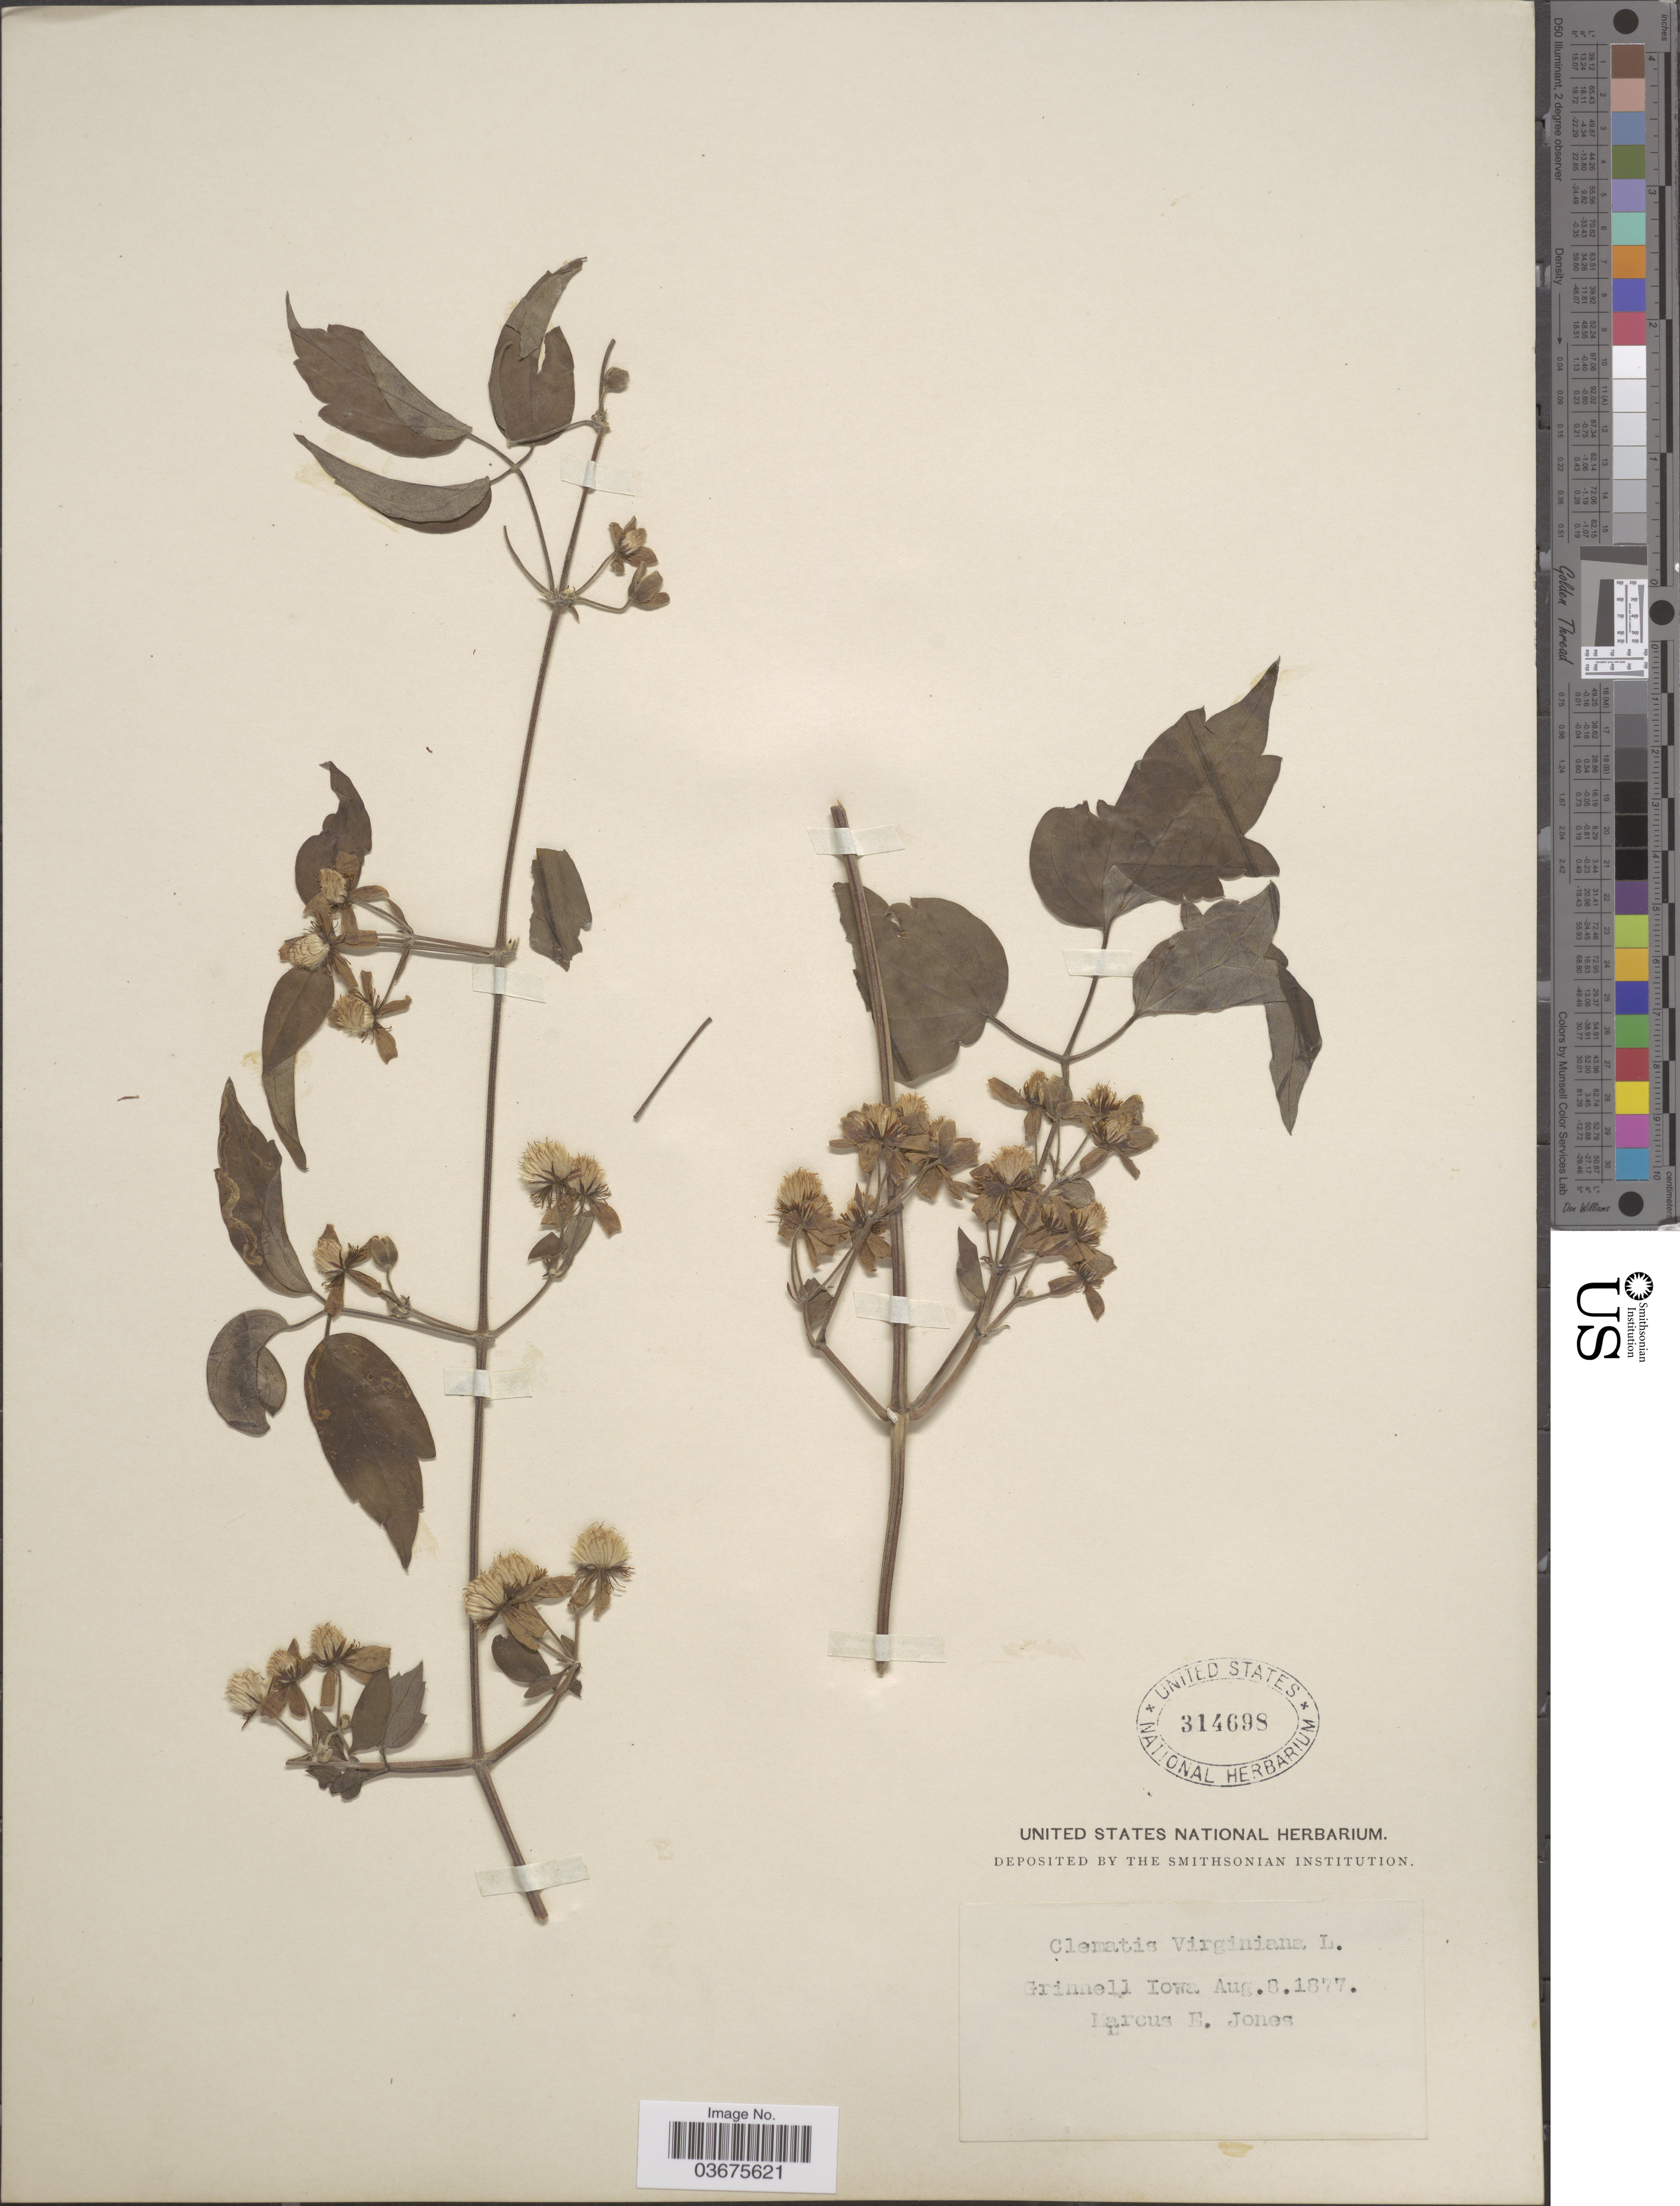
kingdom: Plantae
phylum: Tracheophyta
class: Magnoliopsida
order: Ranunculales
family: Ranunculaceae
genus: Clematis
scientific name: Clematis virginiana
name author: L.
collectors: M. E. Jones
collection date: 1877-08-08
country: United States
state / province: Iowa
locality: Grinnell Iowa.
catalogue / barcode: US 314698